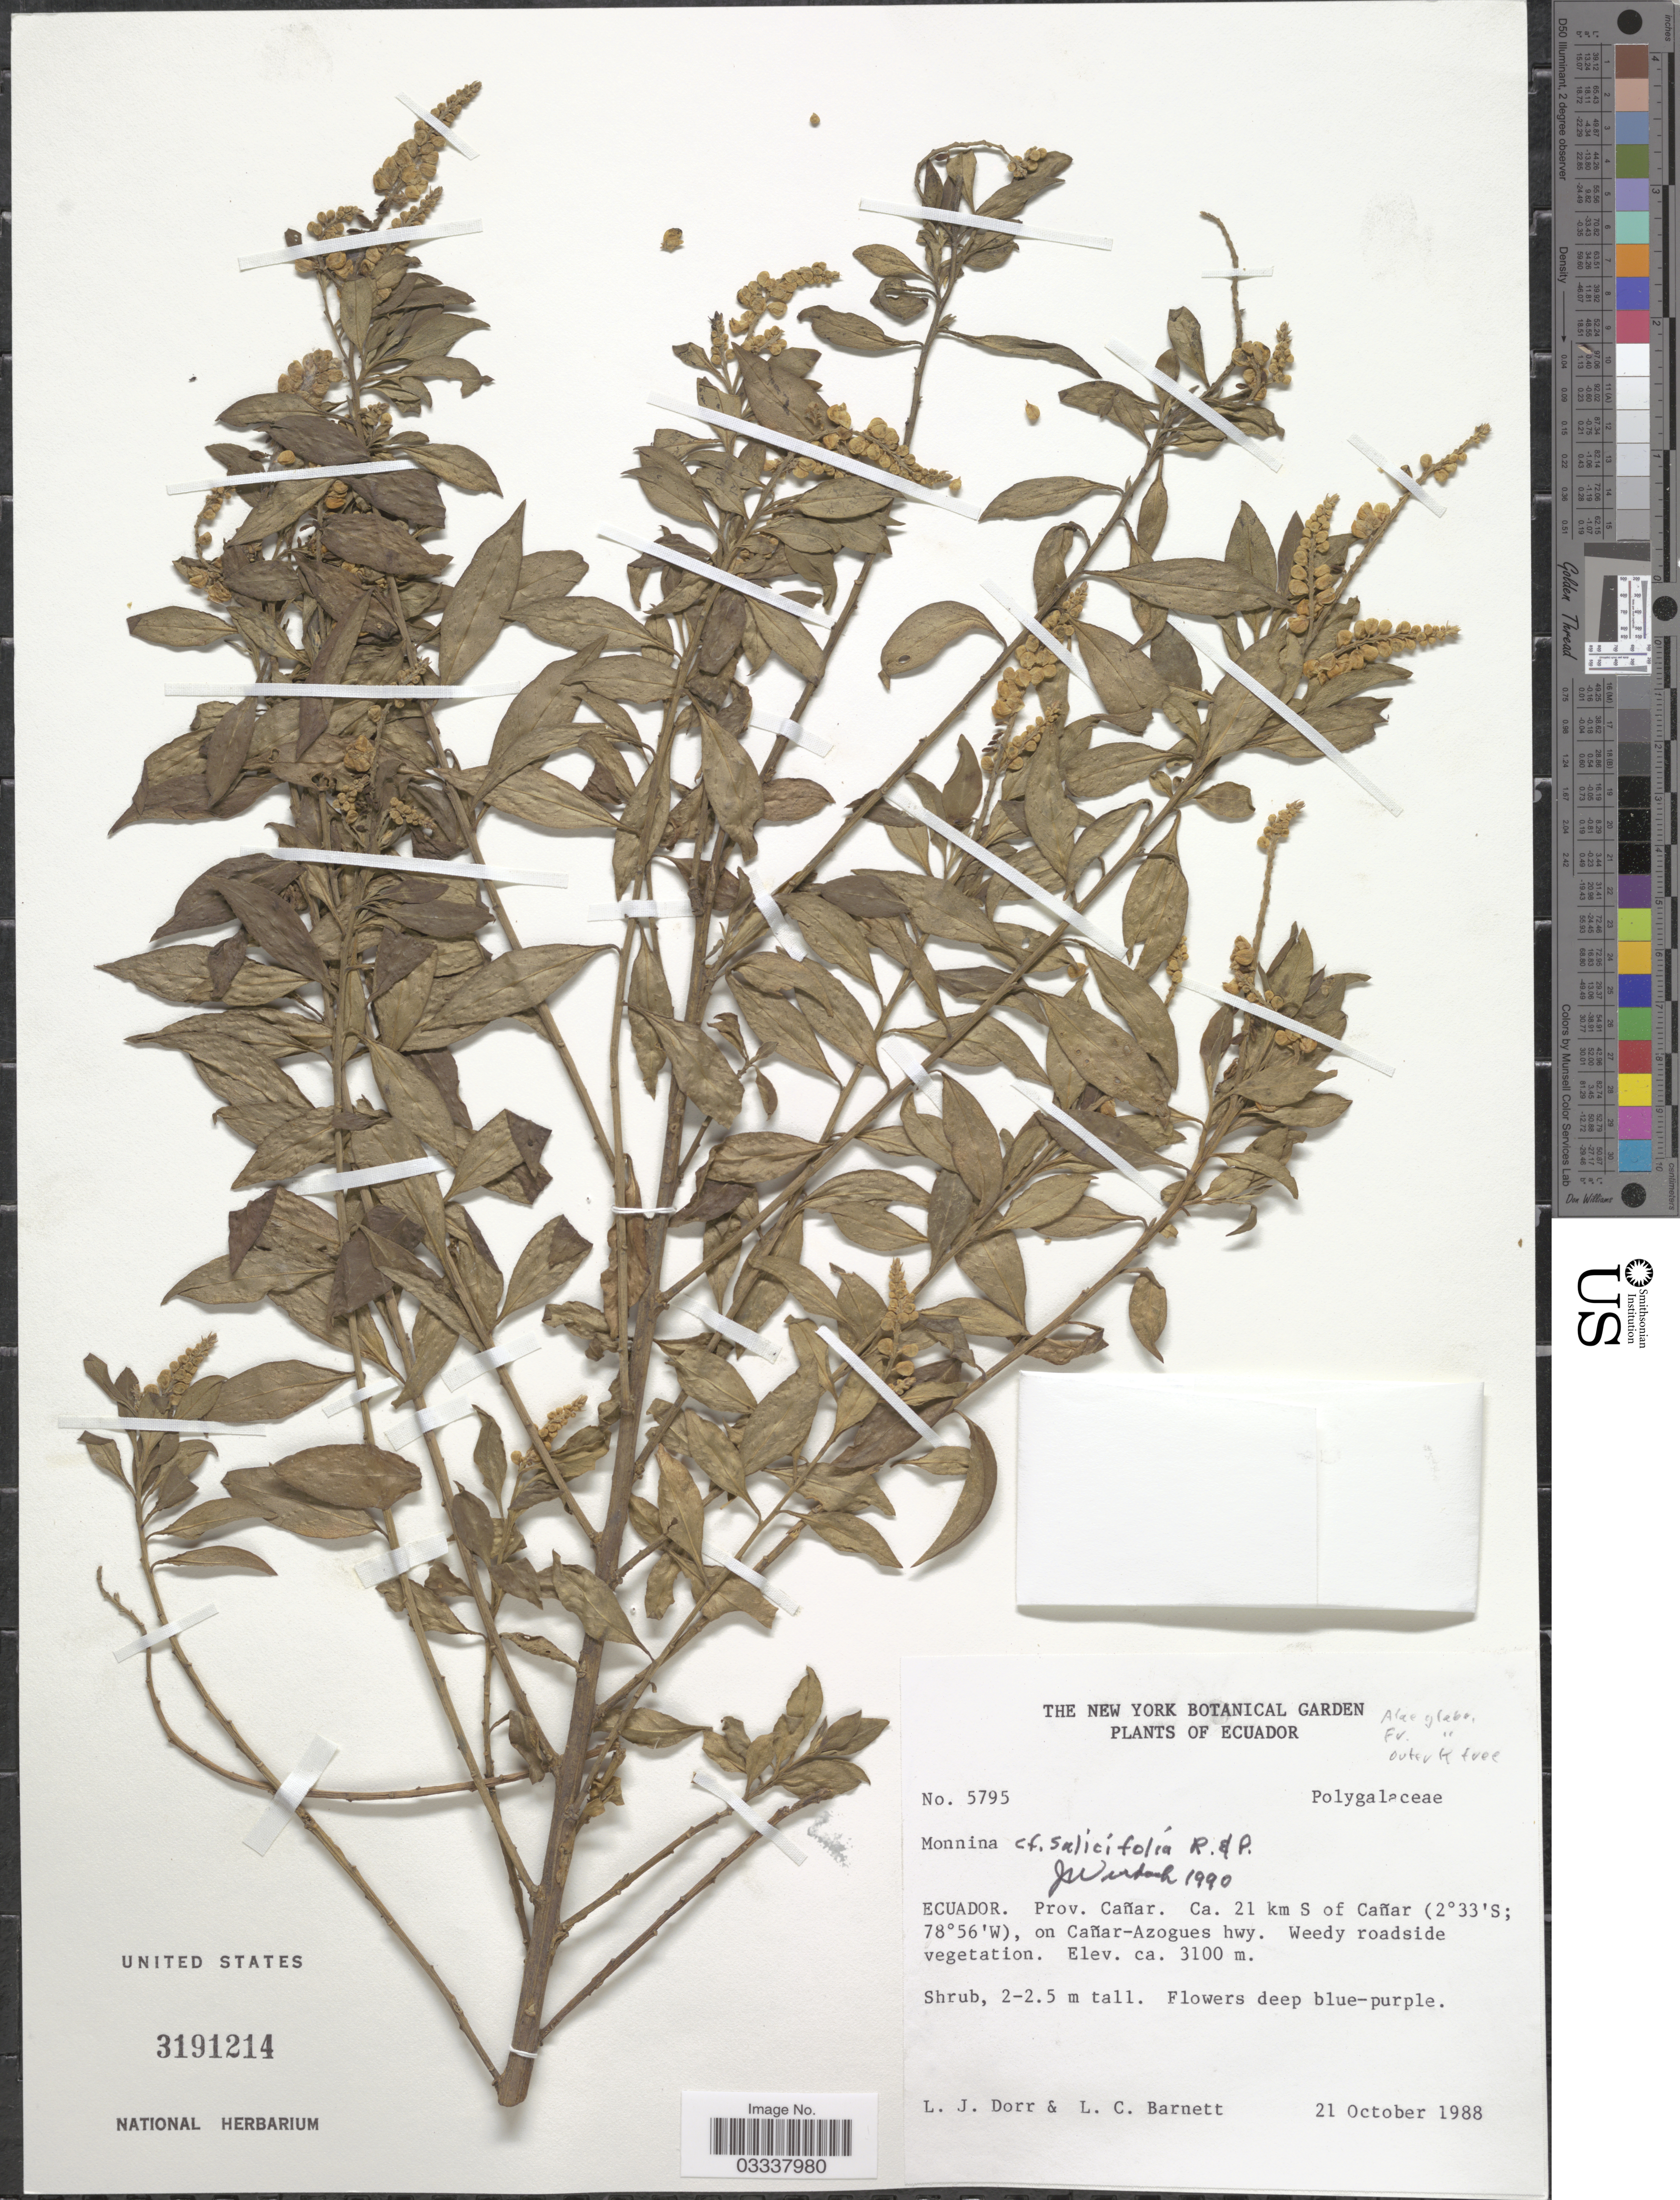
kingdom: Plantae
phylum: Tracheophyta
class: Magnoliopsida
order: Fabales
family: Polygalaceae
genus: Monnina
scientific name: Monnina salicifolia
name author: Ruiz & Pav.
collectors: L. J. Dorr & L. C. Barnett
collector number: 5795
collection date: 1988-10-21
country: Ecuador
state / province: Cañar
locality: Ca. 21 km S of Cañar, on Cañar-Azogues hwy.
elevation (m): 3100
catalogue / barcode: US 3191214